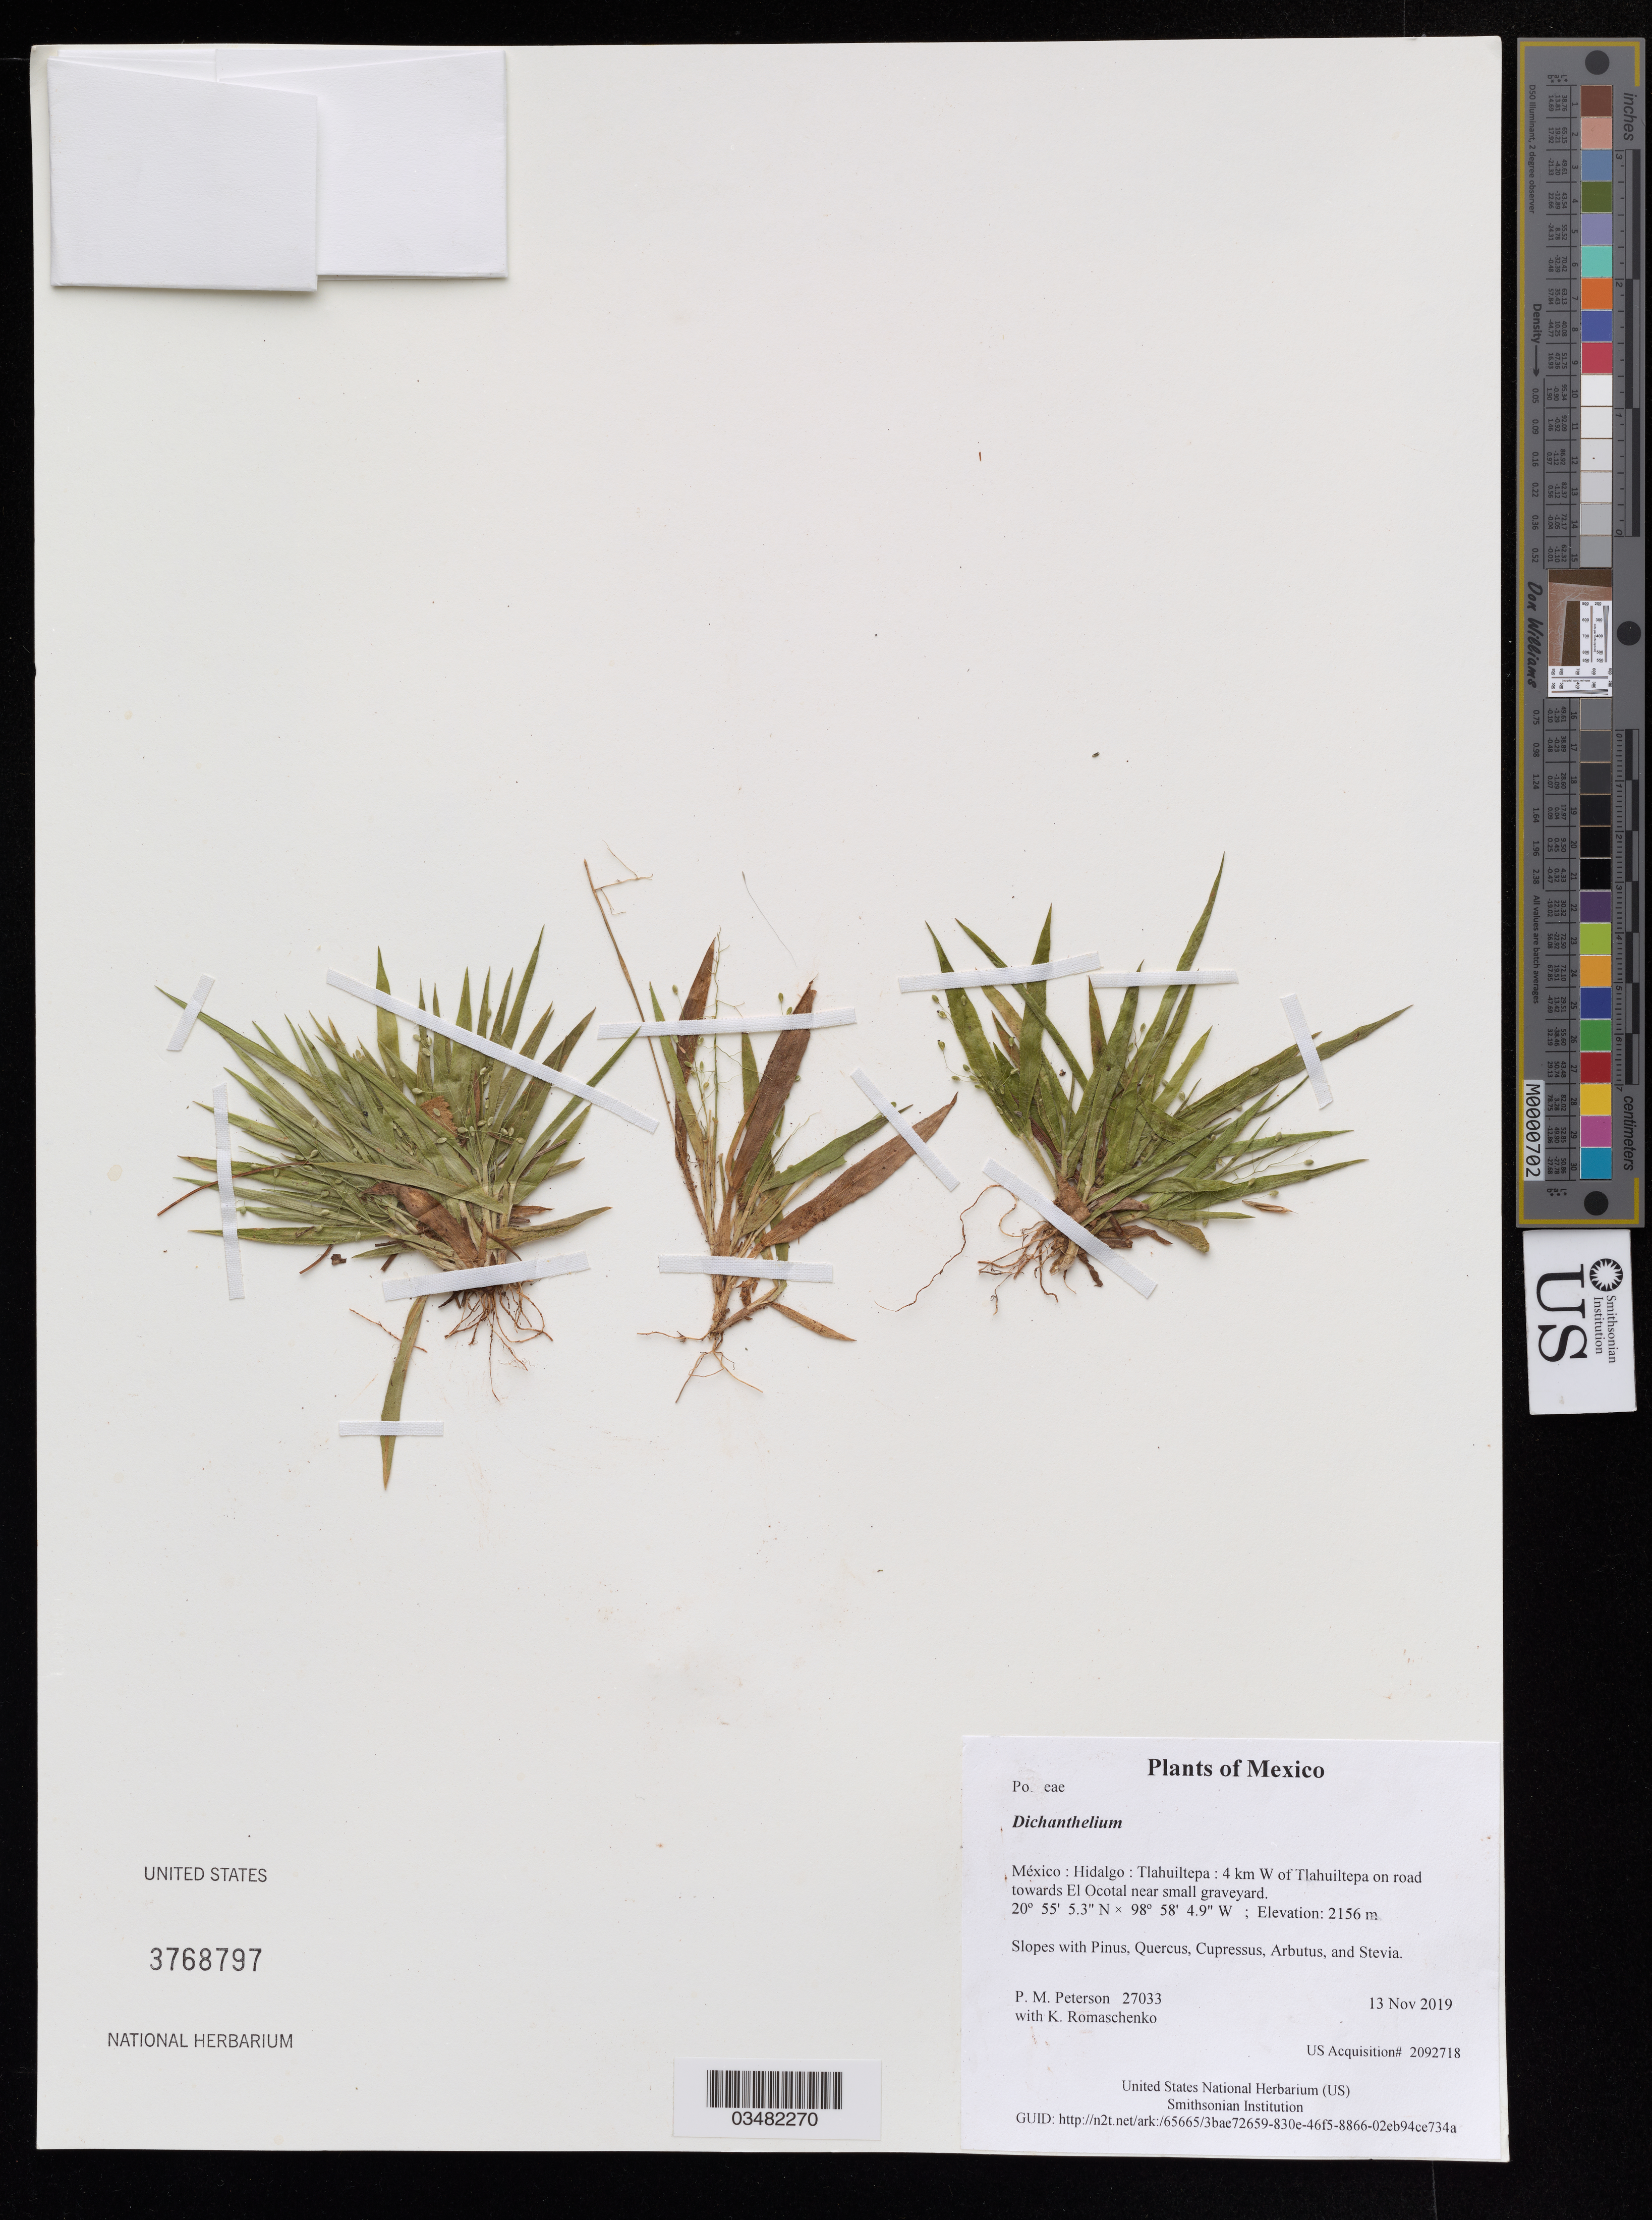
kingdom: Plantae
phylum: Tracheophyta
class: Liliopsida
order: Poales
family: Poaceae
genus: Dichanthelium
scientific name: Dichanthelium sp.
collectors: P. M. Peterson & K. Romaschenko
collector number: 27033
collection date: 2019-11-13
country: México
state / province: Hidalgo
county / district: Tlahuiltepa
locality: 4 km W of Tlahuiltepa on road towards El Ocotal near small graveyard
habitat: Slopes with Pinus, Quercus, Cupressus, Arbutus, and Stevia.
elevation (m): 2156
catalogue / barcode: US 3768797